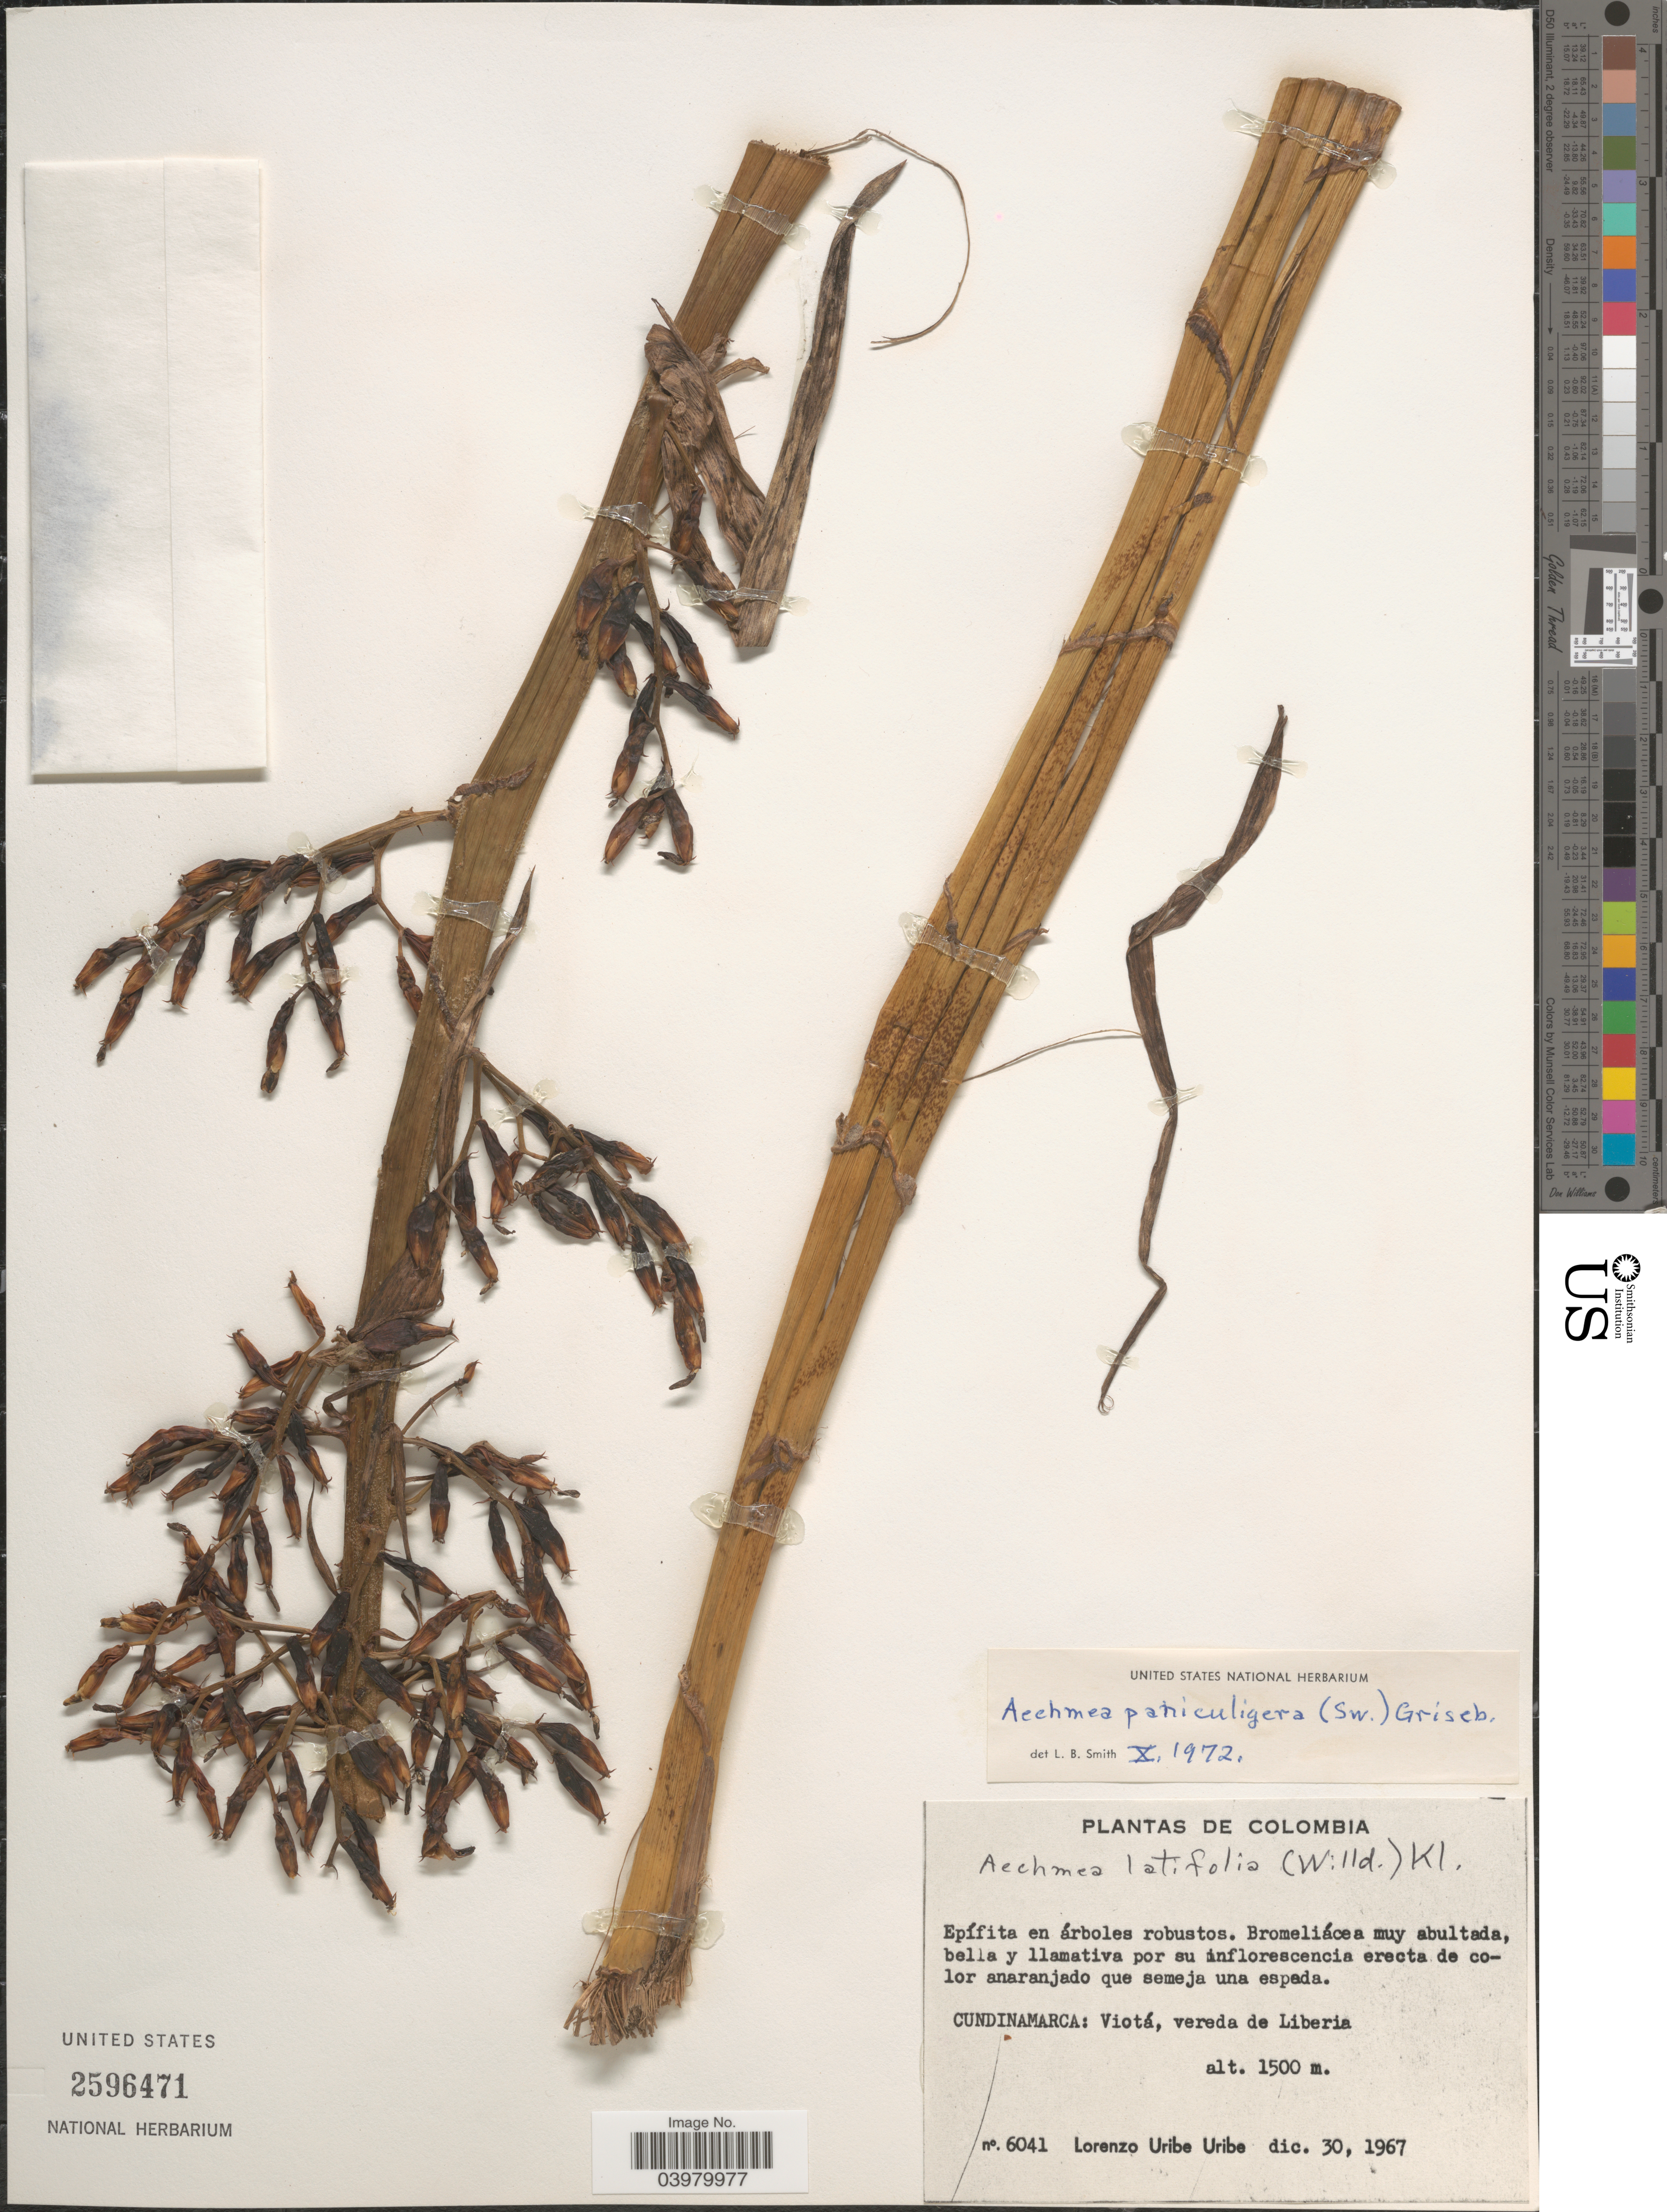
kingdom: Plantae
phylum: Tracheophyta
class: Liliopsida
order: Poales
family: Bromeliaceae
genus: Aechmea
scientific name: Aechmea paniculigera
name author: (Sw.) Griseb.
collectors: L. Uribe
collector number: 6041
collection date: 1967-12-30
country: Colombia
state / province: Cundinamarca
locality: Viotá, vereda de Liberia.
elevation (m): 1500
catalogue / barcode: US 2596471